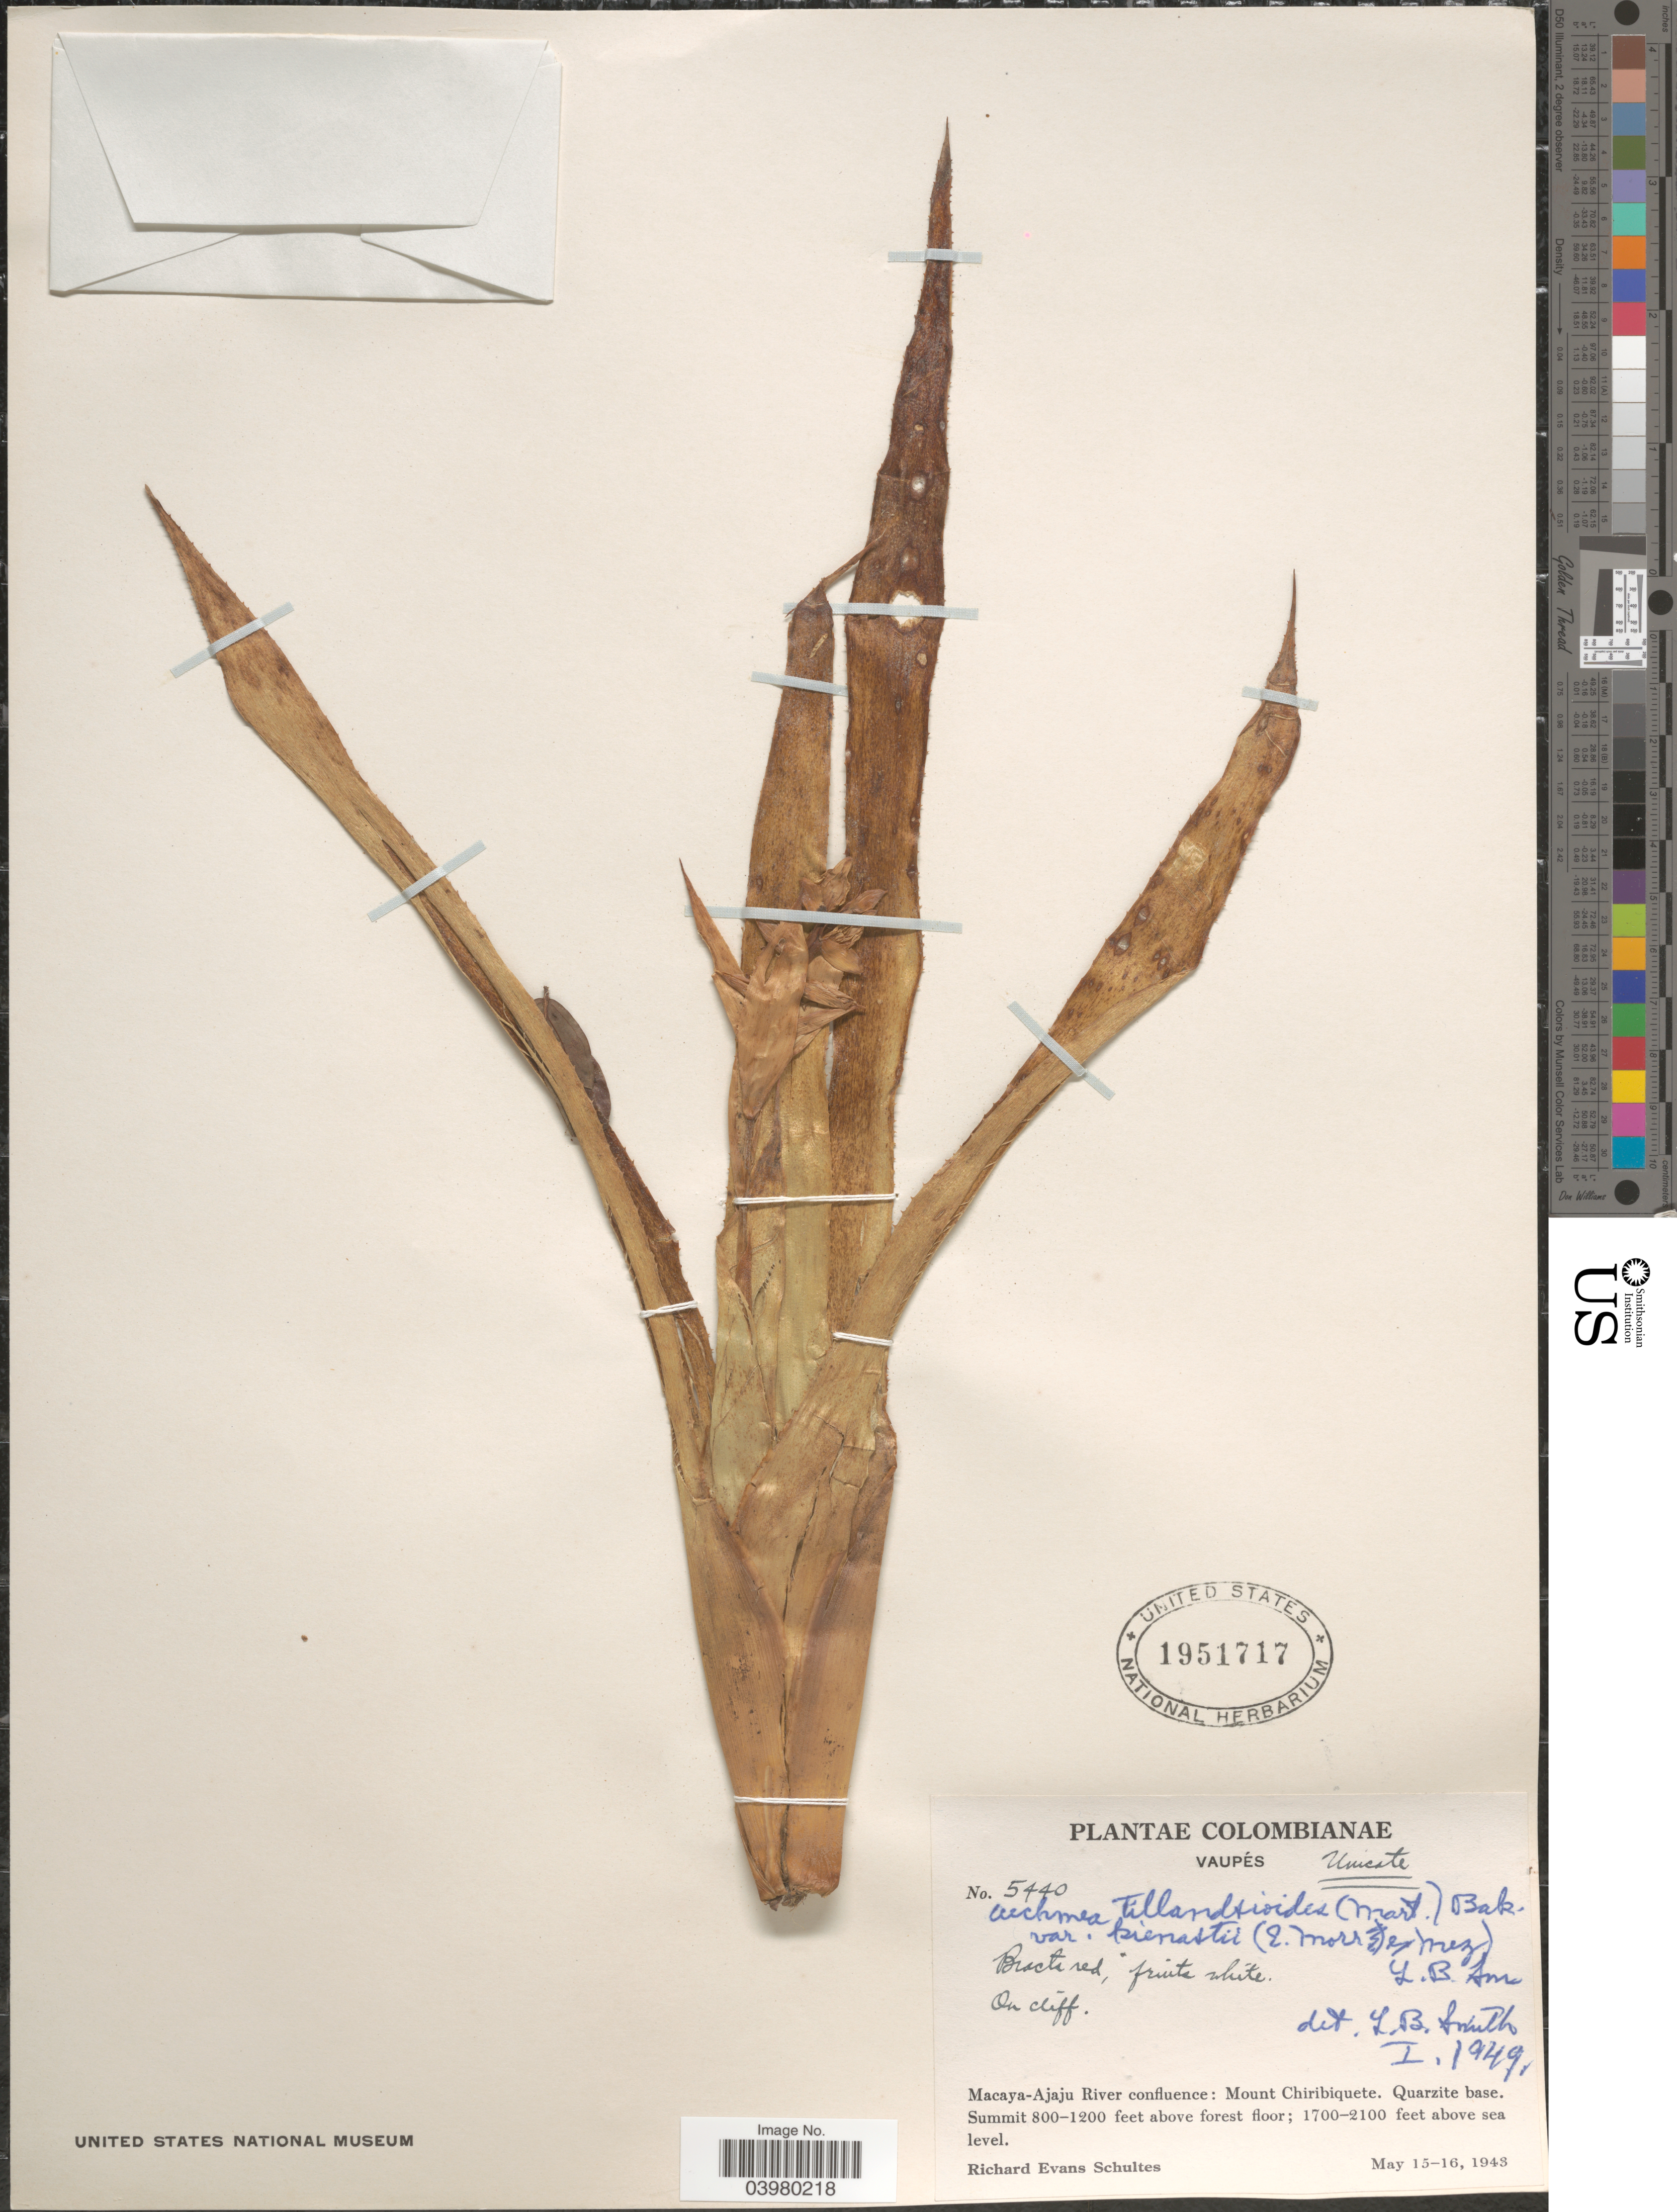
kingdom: Plantae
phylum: Tracheophyta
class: Liliopsida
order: Poales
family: Bromeliaceae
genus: Aechmea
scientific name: Aechmea tillandsioides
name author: (Mart. ex Schult. & Schult. f.) Baker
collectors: R. E. Schultes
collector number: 5440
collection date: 1943-05-15/1943-05-16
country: Colombia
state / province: Vaupés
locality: Macaya-Ajaju River confluence: Mount Chiribiquete. Quarzite base.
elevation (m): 244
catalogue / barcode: US 1951717